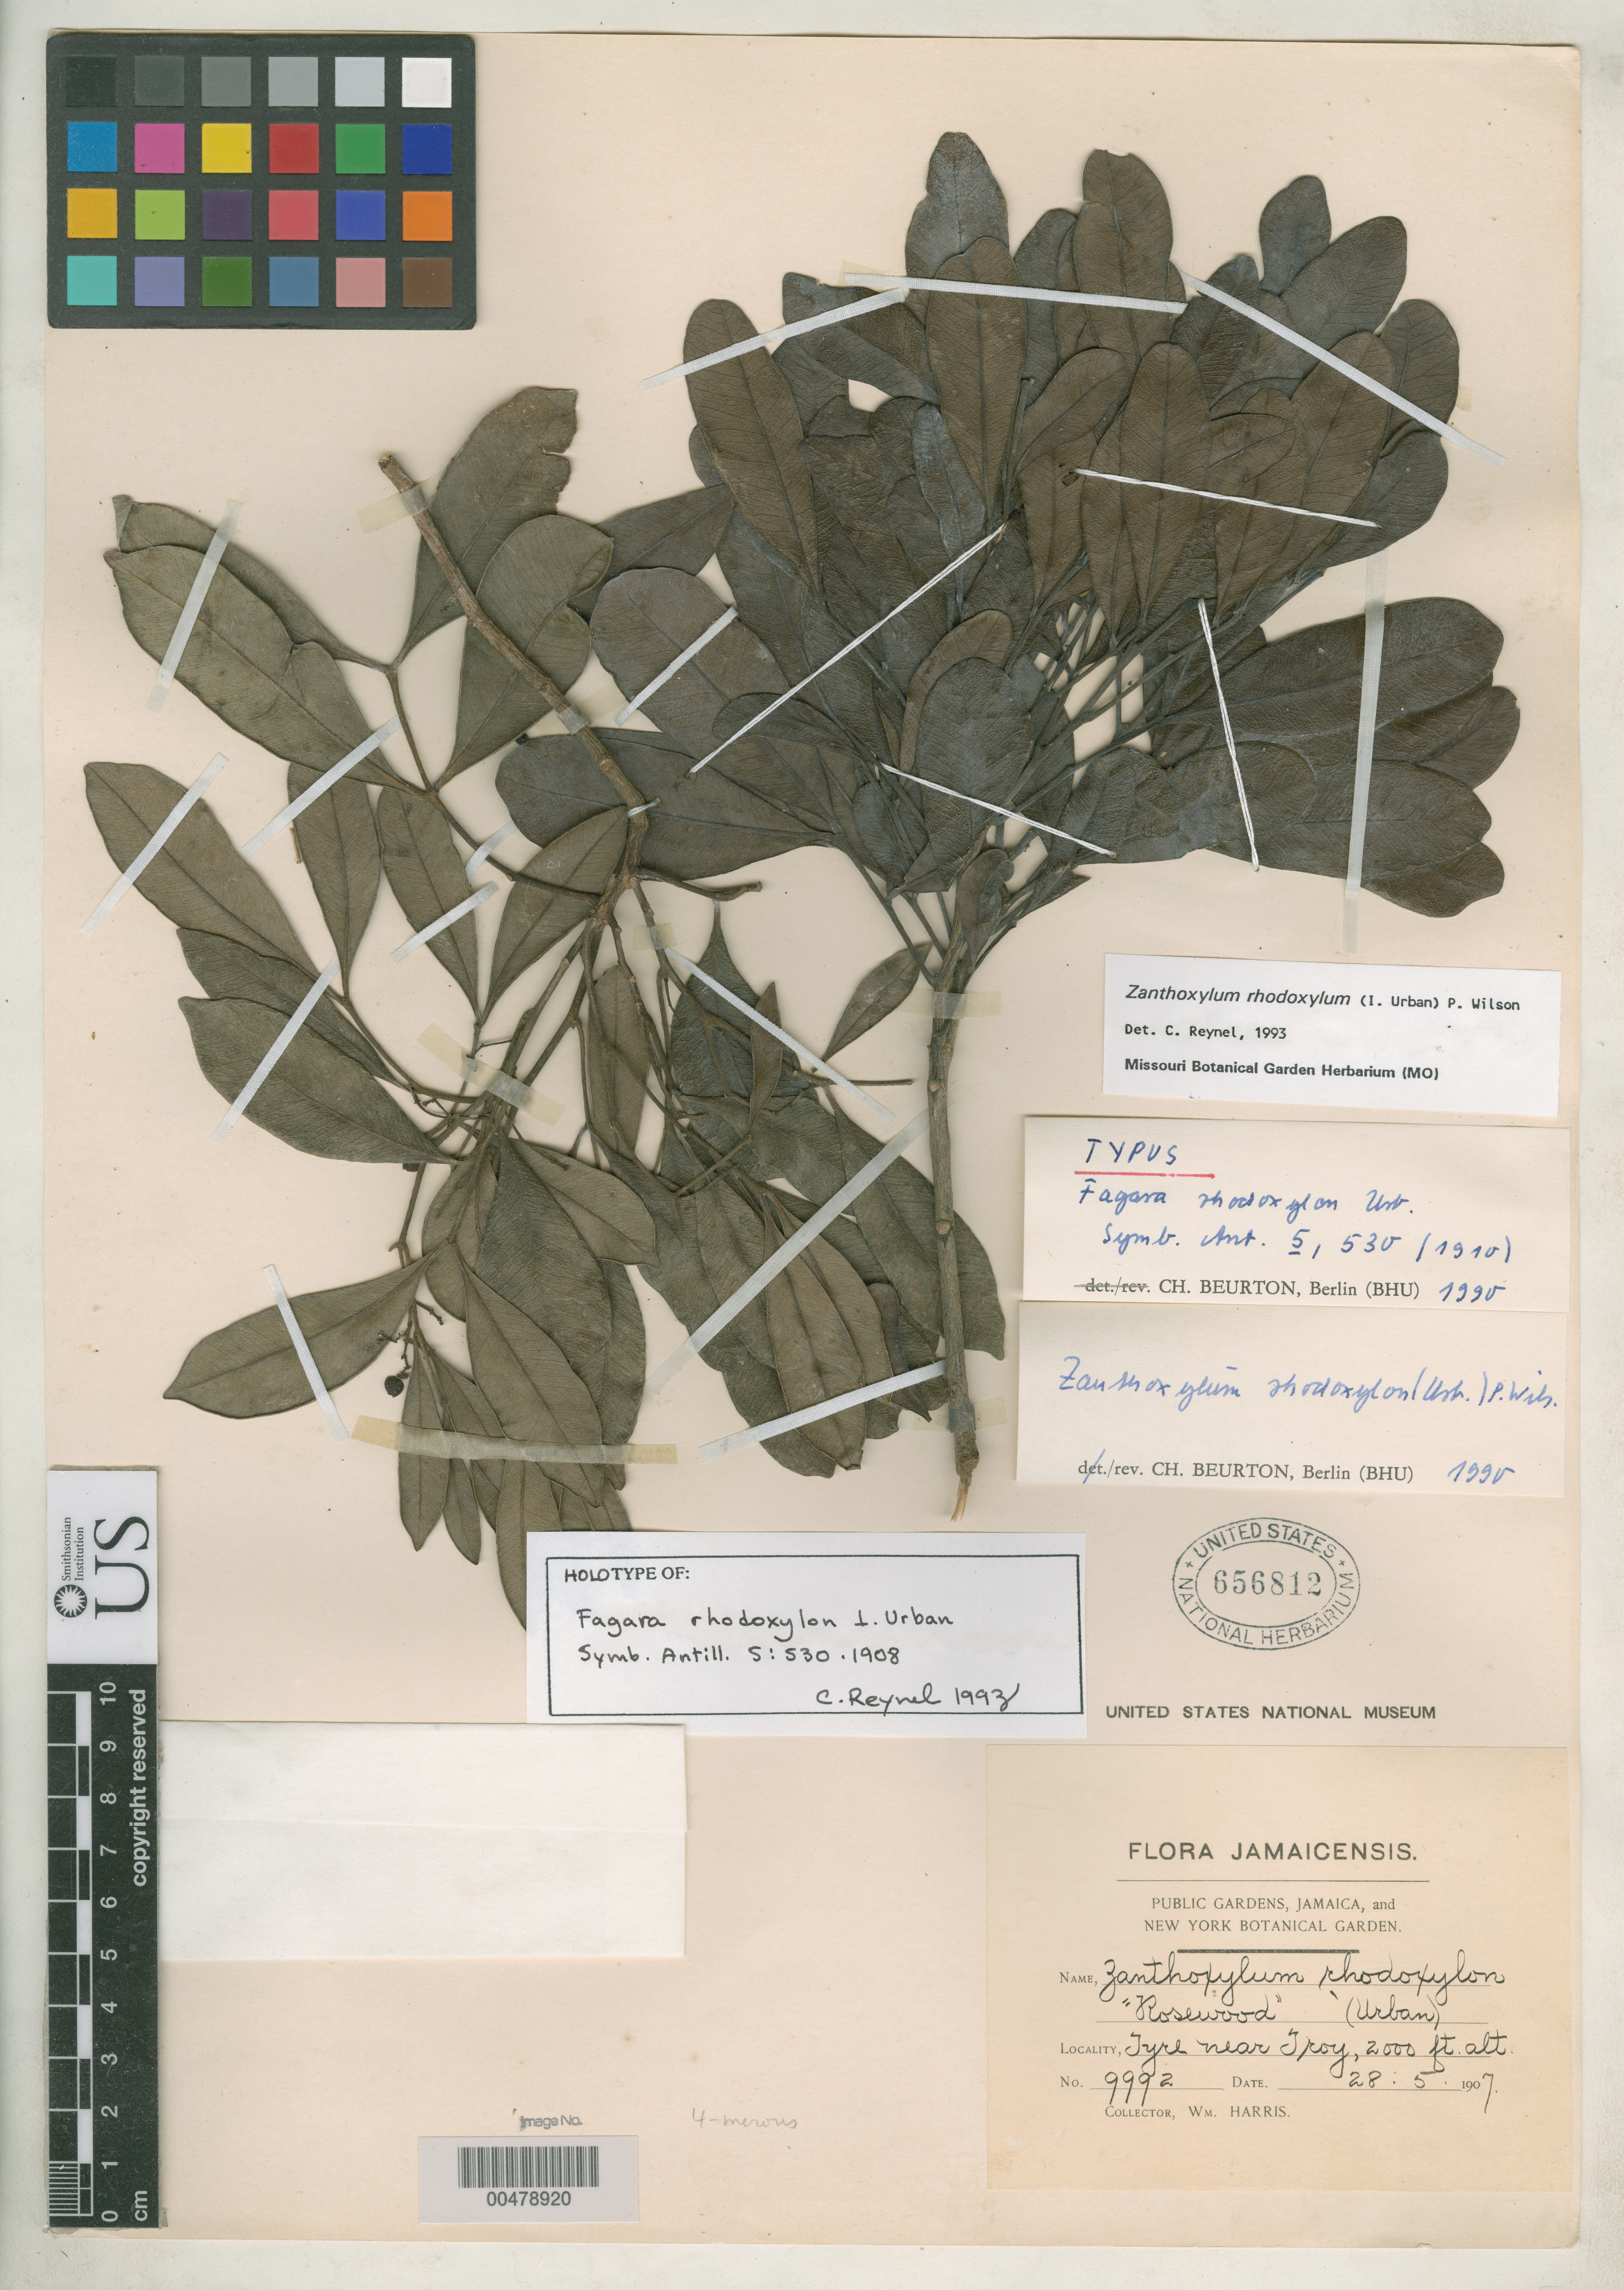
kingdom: Plantae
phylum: Tracheophyta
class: Magnoliopsida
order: Sapindales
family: Rutaceae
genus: Fagara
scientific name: Fagara rhodoxylon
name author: Urb.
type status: Isotype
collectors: W. H. Harris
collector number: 9992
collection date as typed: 28 May 1907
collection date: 1907-05-28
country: Jamaica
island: Greater Antilles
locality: Tyre near Troy.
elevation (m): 610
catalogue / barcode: US 656812